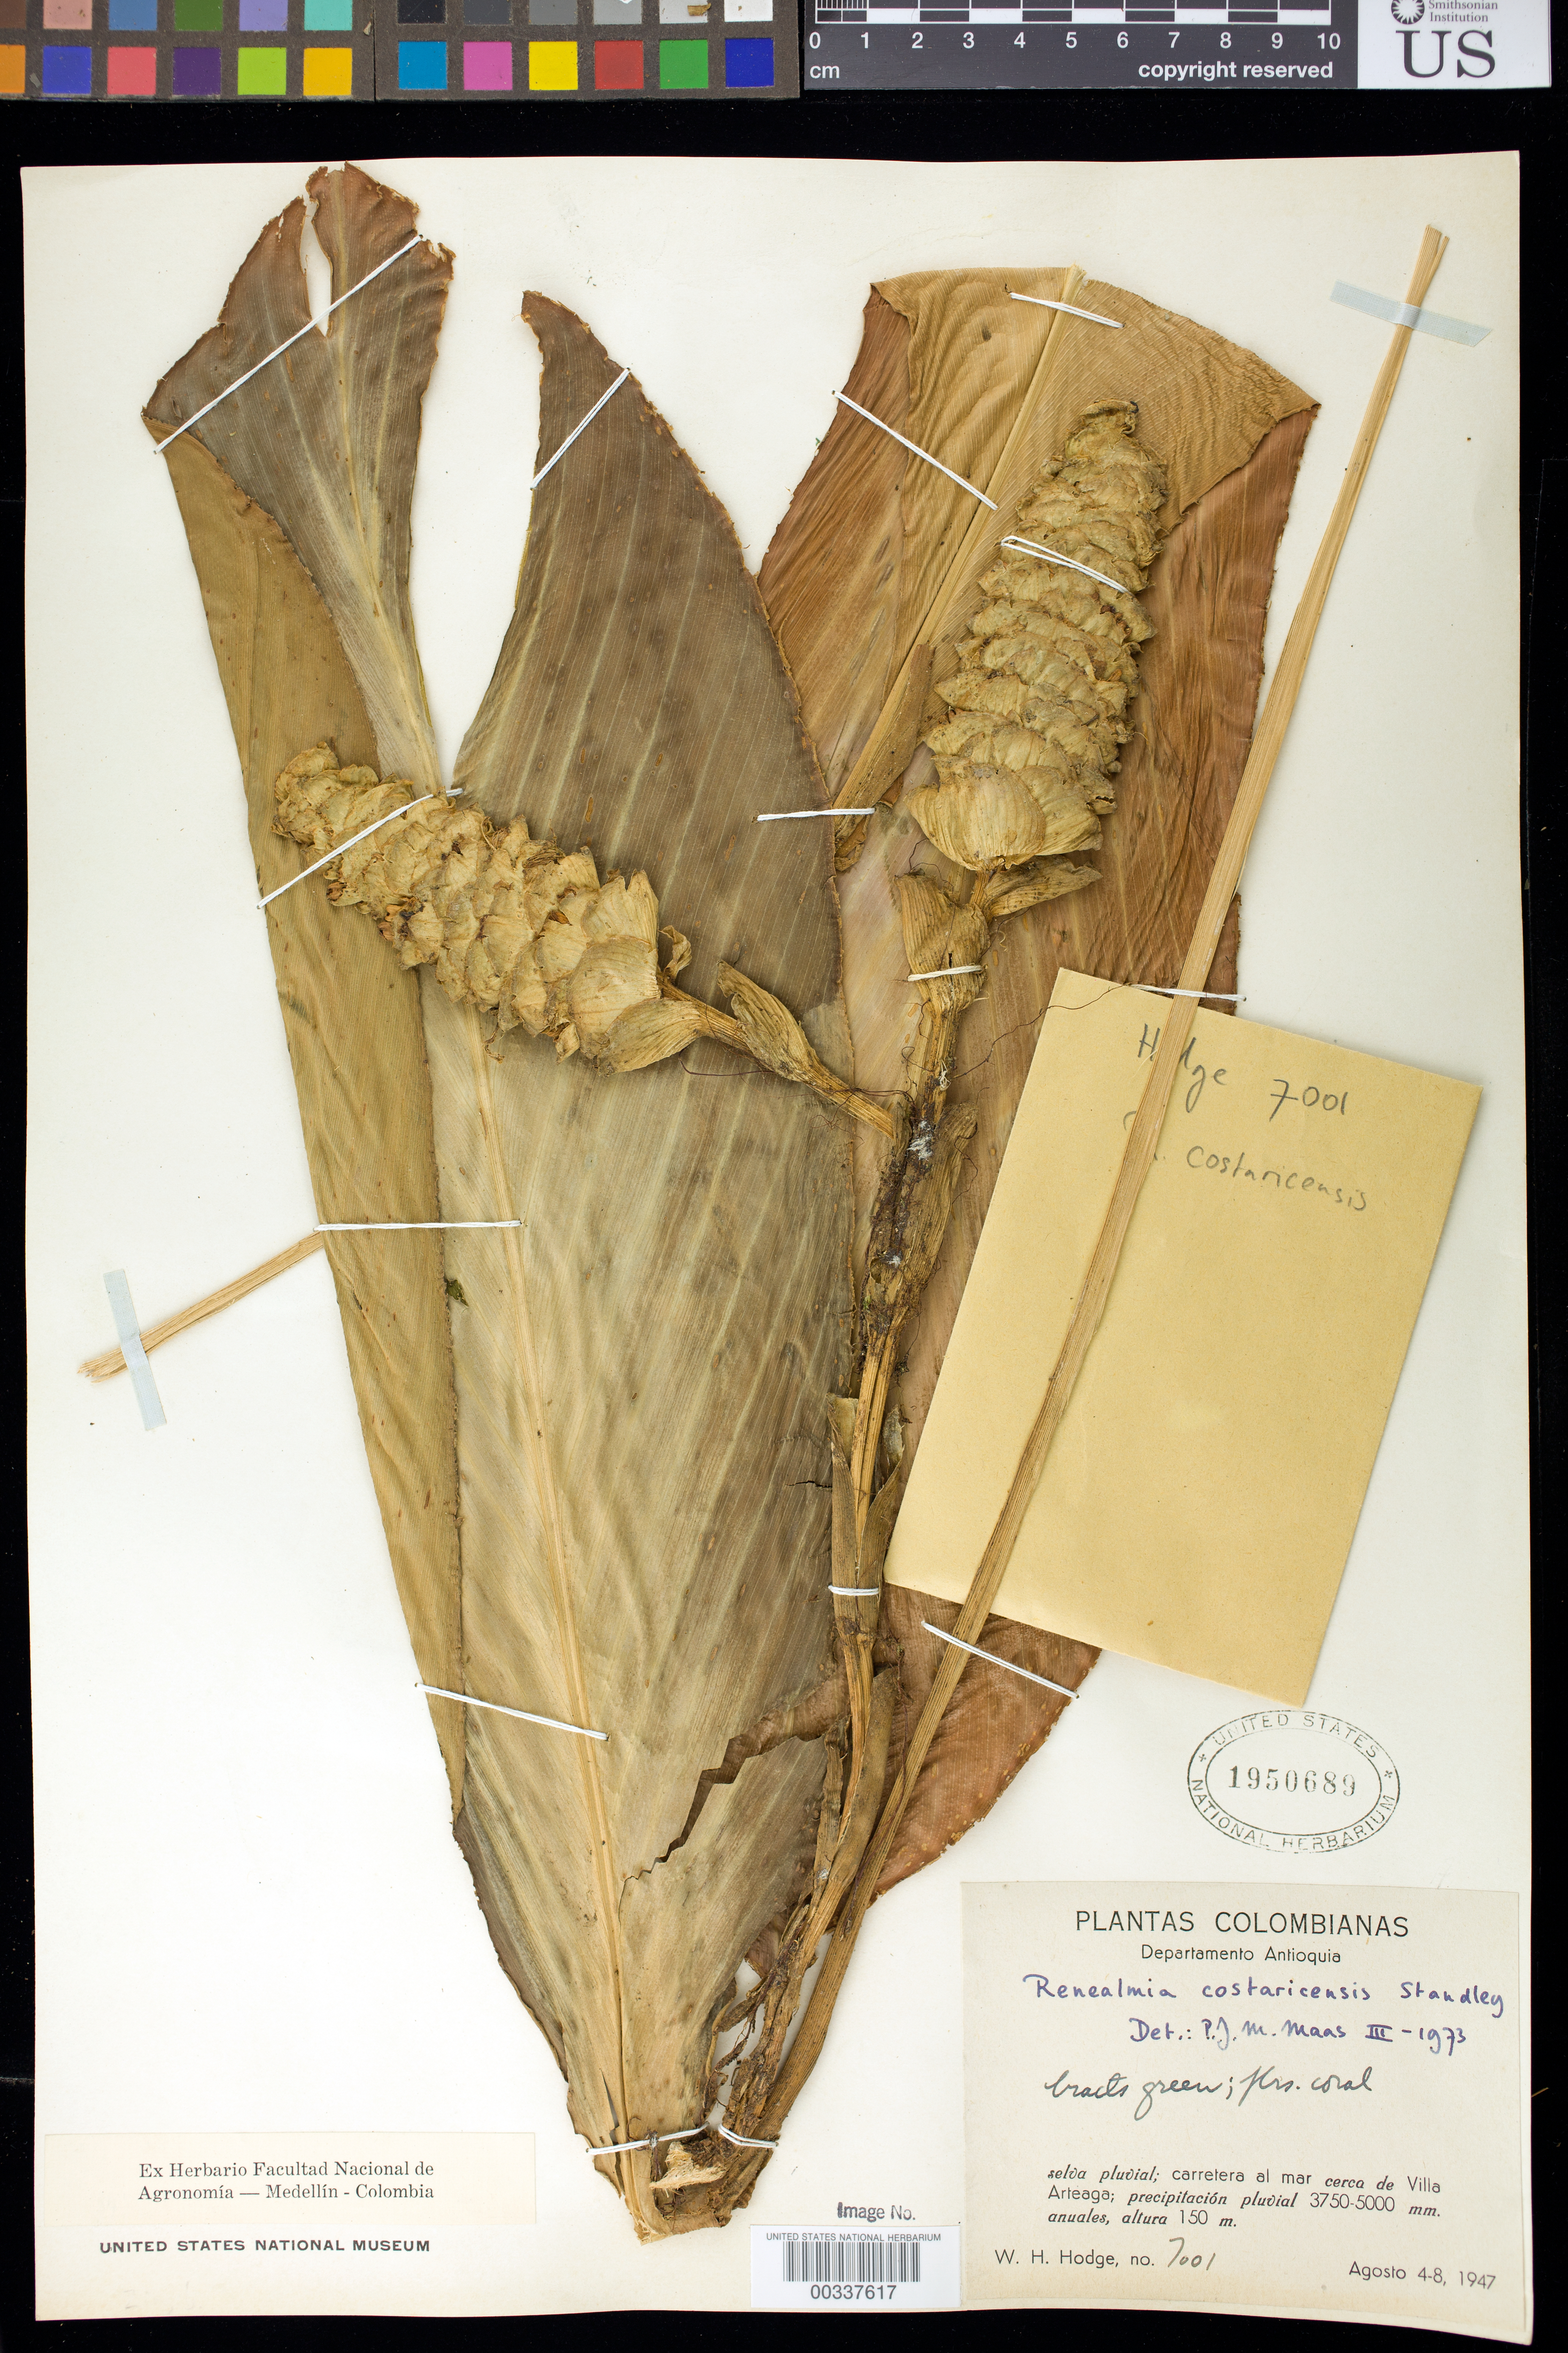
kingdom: Plantae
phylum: Tracheophyta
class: Liliopsida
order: Zingiberales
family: Zingiberaceae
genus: Renealmia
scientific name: Renealmia costaricensis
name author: Standl.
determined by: Maas, Paul J. M.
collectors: W. Hodge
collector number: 7001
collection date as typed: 04 Aug 1947 to 08 Aug 1947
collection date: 1947-08-04/1947-08-08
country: Colombia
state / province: Antioquia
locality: Carretera al Mar Cerca de Villa Arteaga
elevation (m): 150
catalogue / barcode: US 1950689